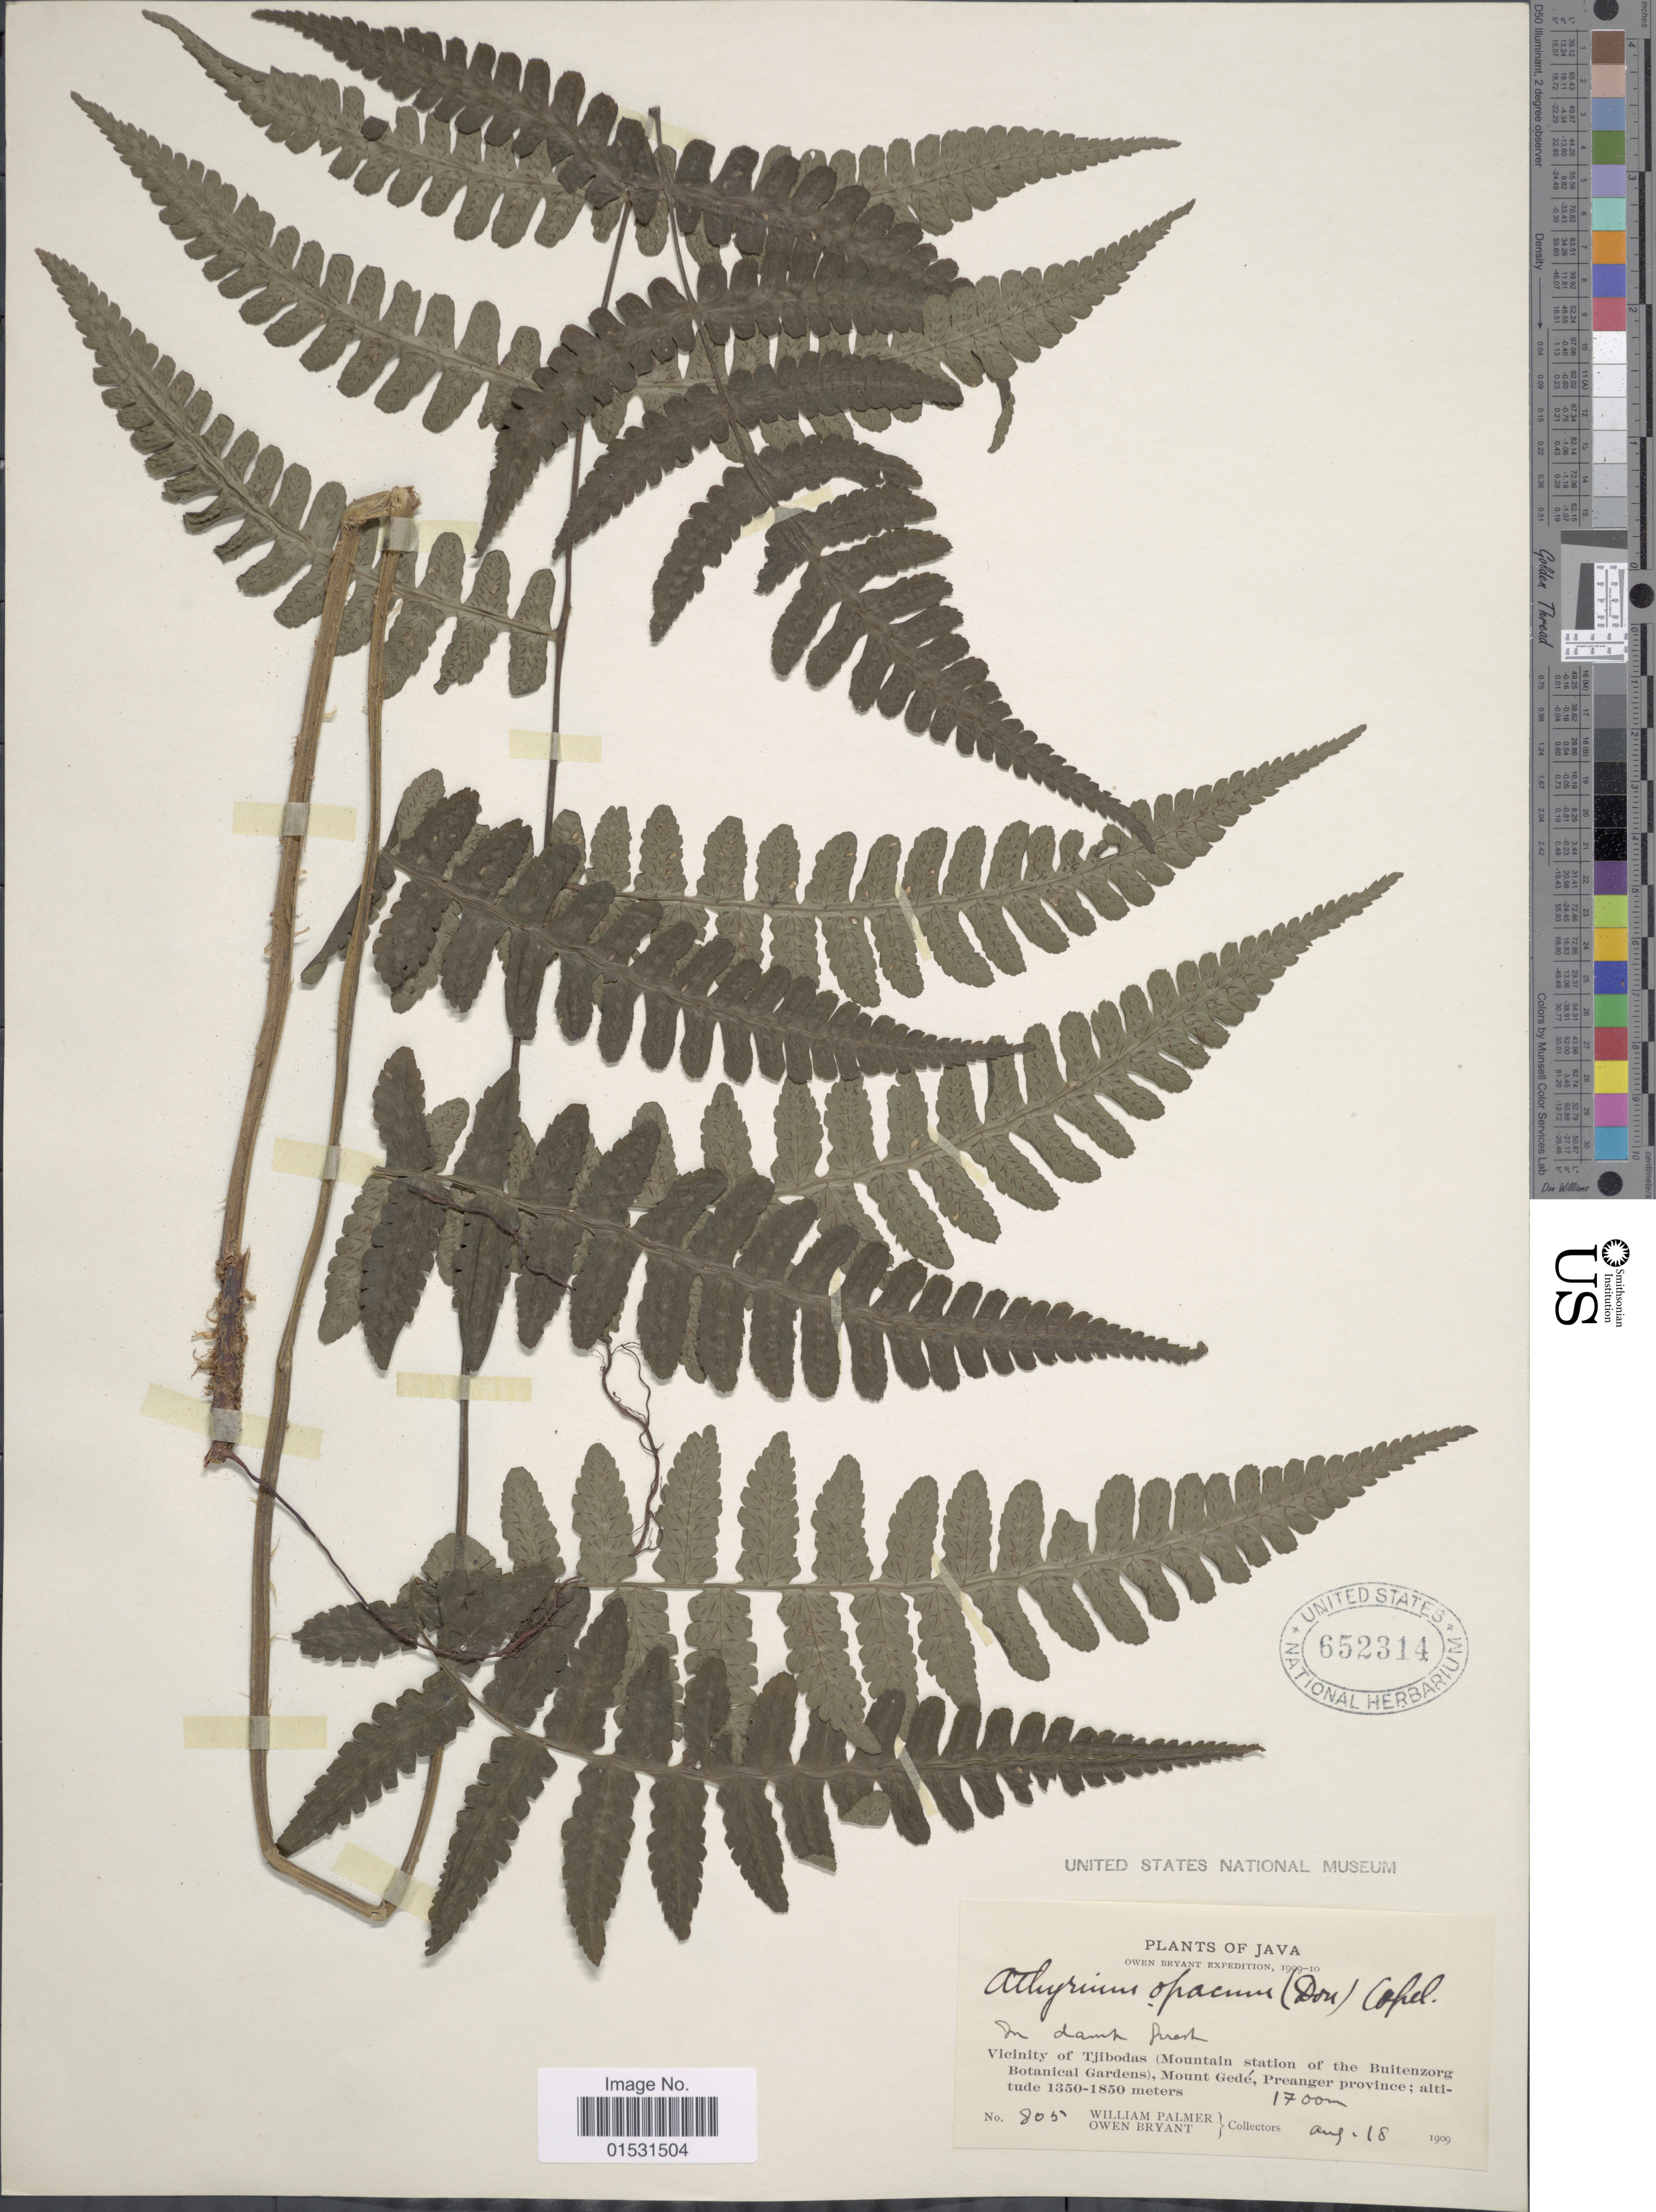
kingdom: Plantae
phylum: Tracheophyta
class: Polypodiopsida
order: Polypodiales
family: Athyriaceae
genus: Athyrium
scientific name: Athyrium opacum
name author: (D. Don) Tagawa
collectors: W. Palmer & O. Bryant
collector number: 805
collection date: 1909-08-18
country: Indonesia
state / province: Java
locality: Vicinity of Tjibodas (Mountain station of the Buitenzorg Botanical Gardens), Mount Gede, Preanger province.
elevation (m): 1700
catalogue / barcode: US 652314